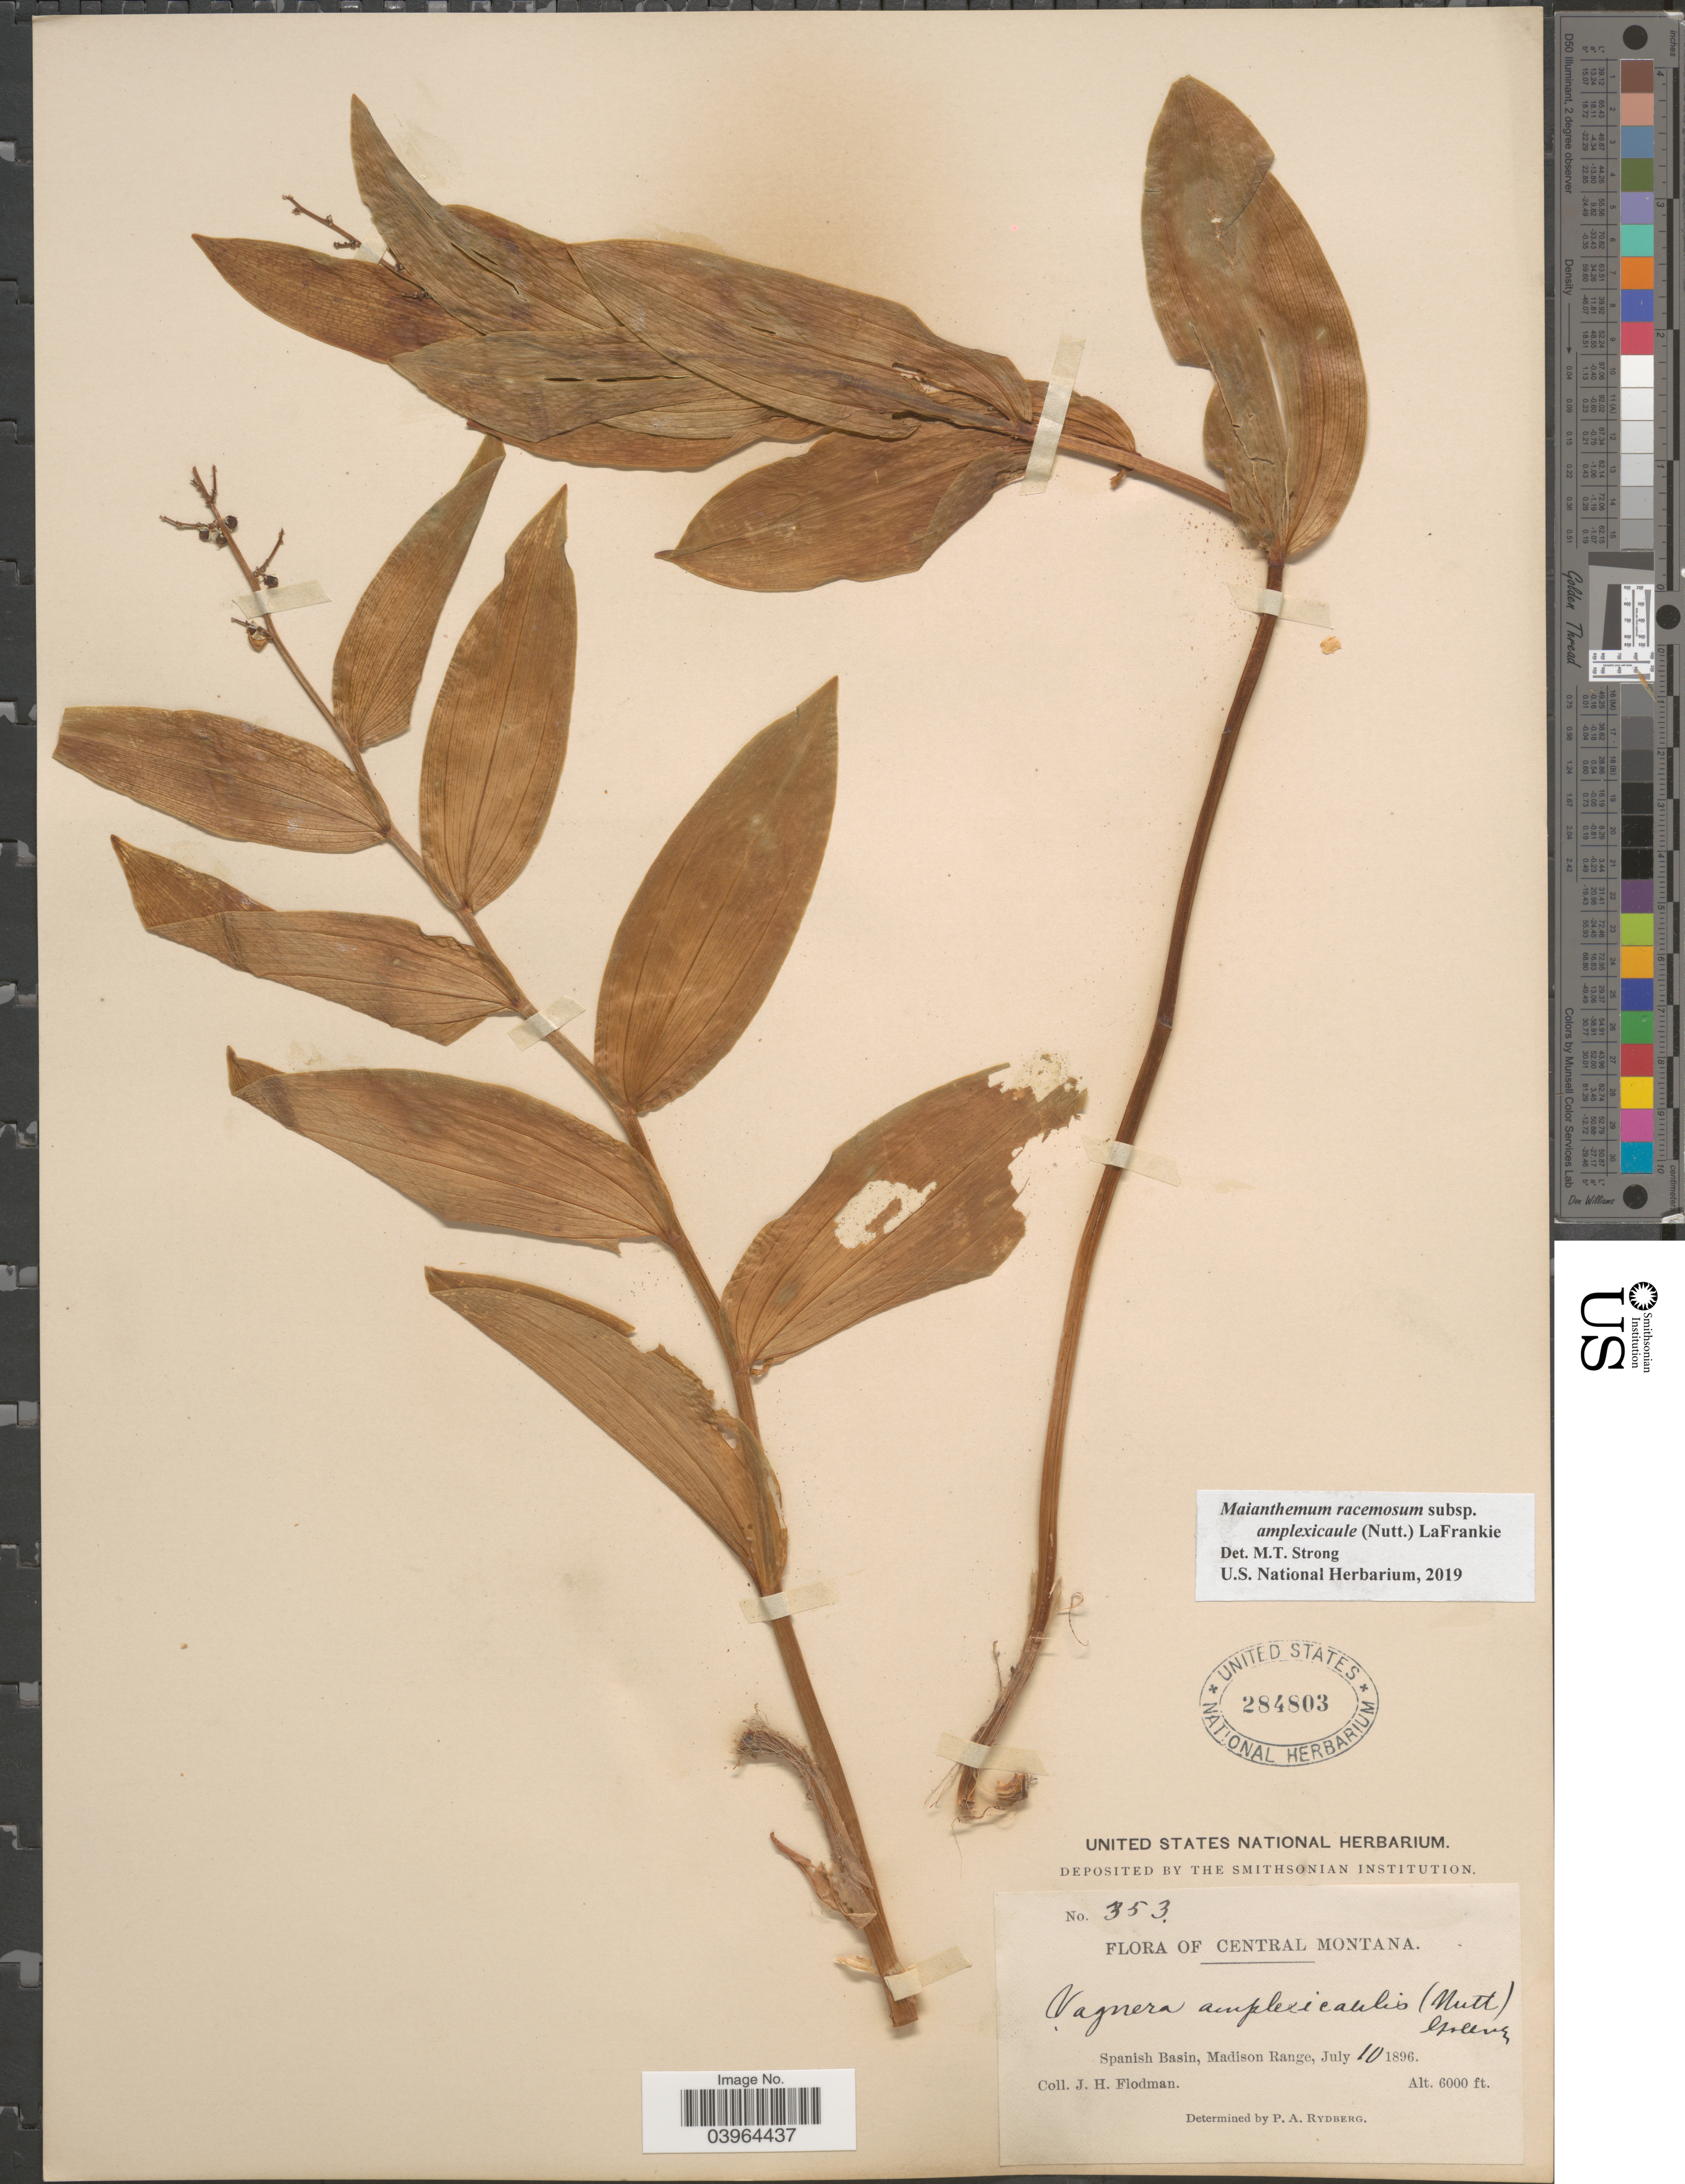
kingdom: Plantae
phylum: Tracheophyta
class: Liliopsida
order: Asparagales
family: Asparagaceae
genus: Maianthemum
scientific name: Maianthemum racemosum subsp. amplexicaule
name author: (Nutt.) LaFrankie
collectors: J. Flodman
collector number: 353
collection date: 1896-07-10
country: United States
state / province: Montana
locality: Central Montana. Spanish Basin, Madison Range.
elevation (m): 1829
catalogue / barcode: US 284803